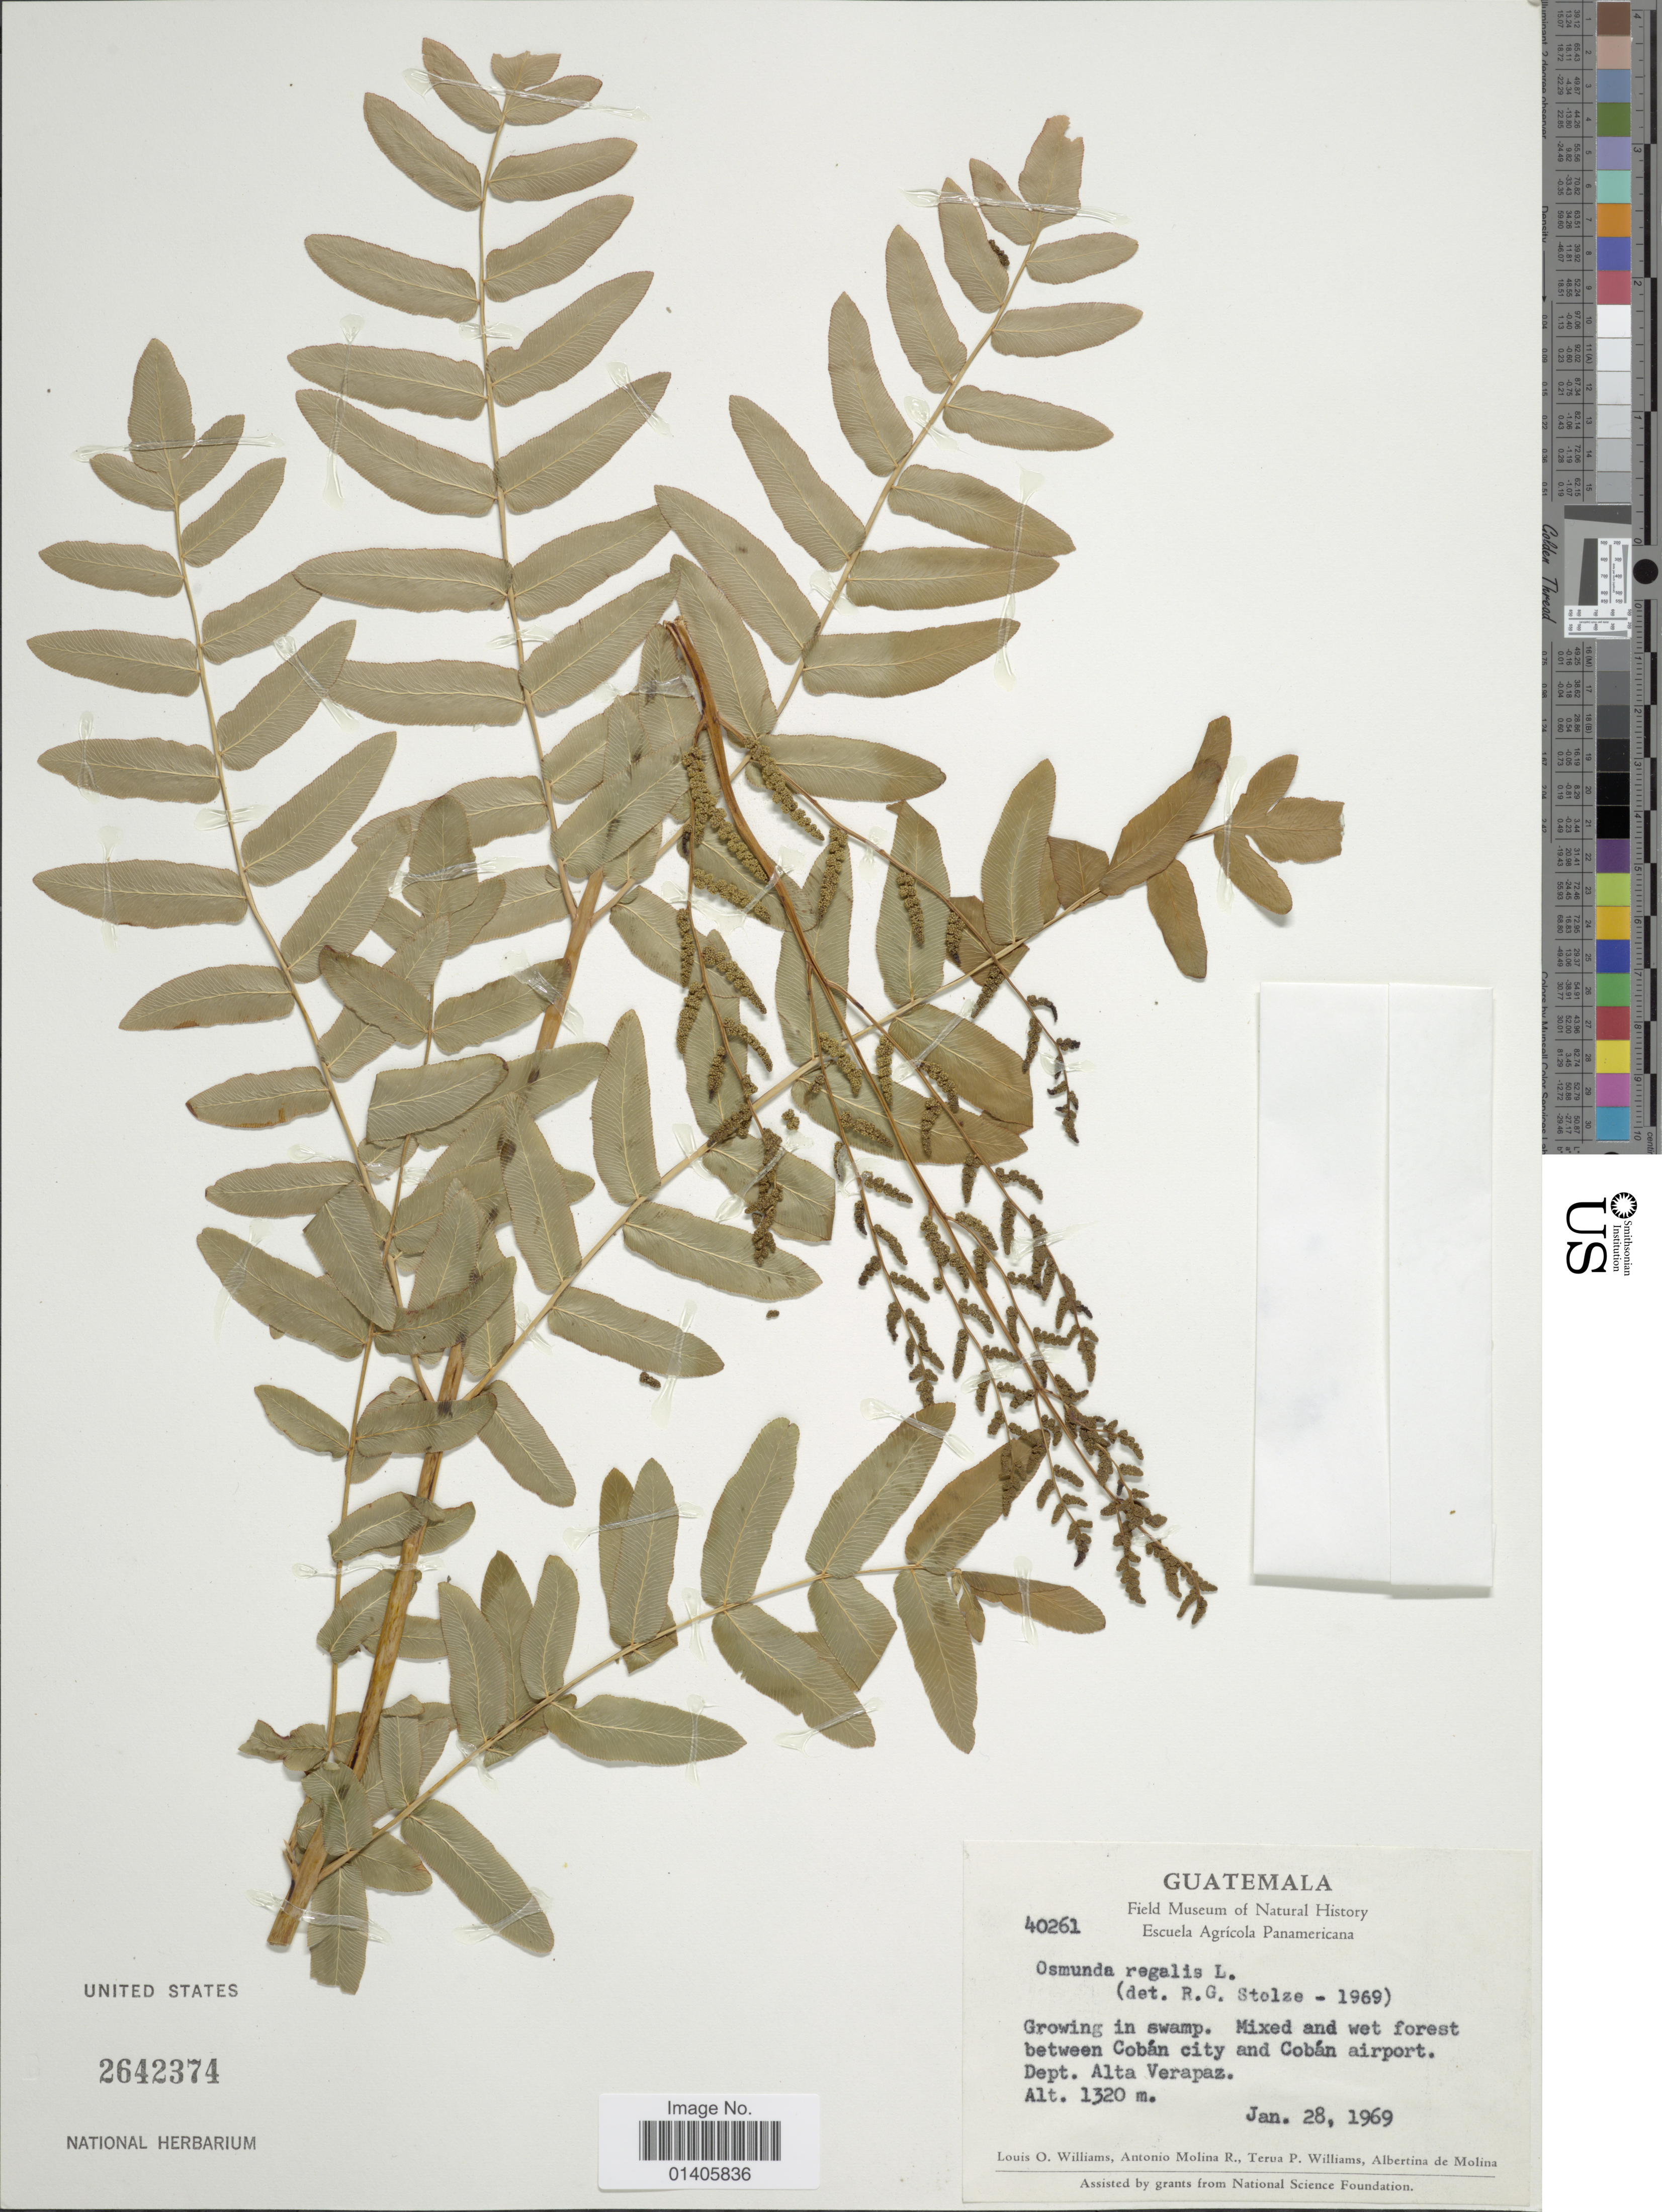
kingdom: Plantae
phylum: Tracheophyta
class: Polypodiopsida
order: Osmundales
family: Osmundaceae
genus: Osmunda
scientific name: Osmunda regalis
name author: L.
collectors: L. O. Williams, A. Molina R., T. P. Williams & A. R. Molina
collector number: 40261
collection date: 1969-06-28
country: Guatemala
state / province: Alta Verapaz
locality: Mixed and wet forest between Cobán city and Cobán airport Dept Alta Verapaz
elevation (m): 1320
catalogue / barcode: US 2642374